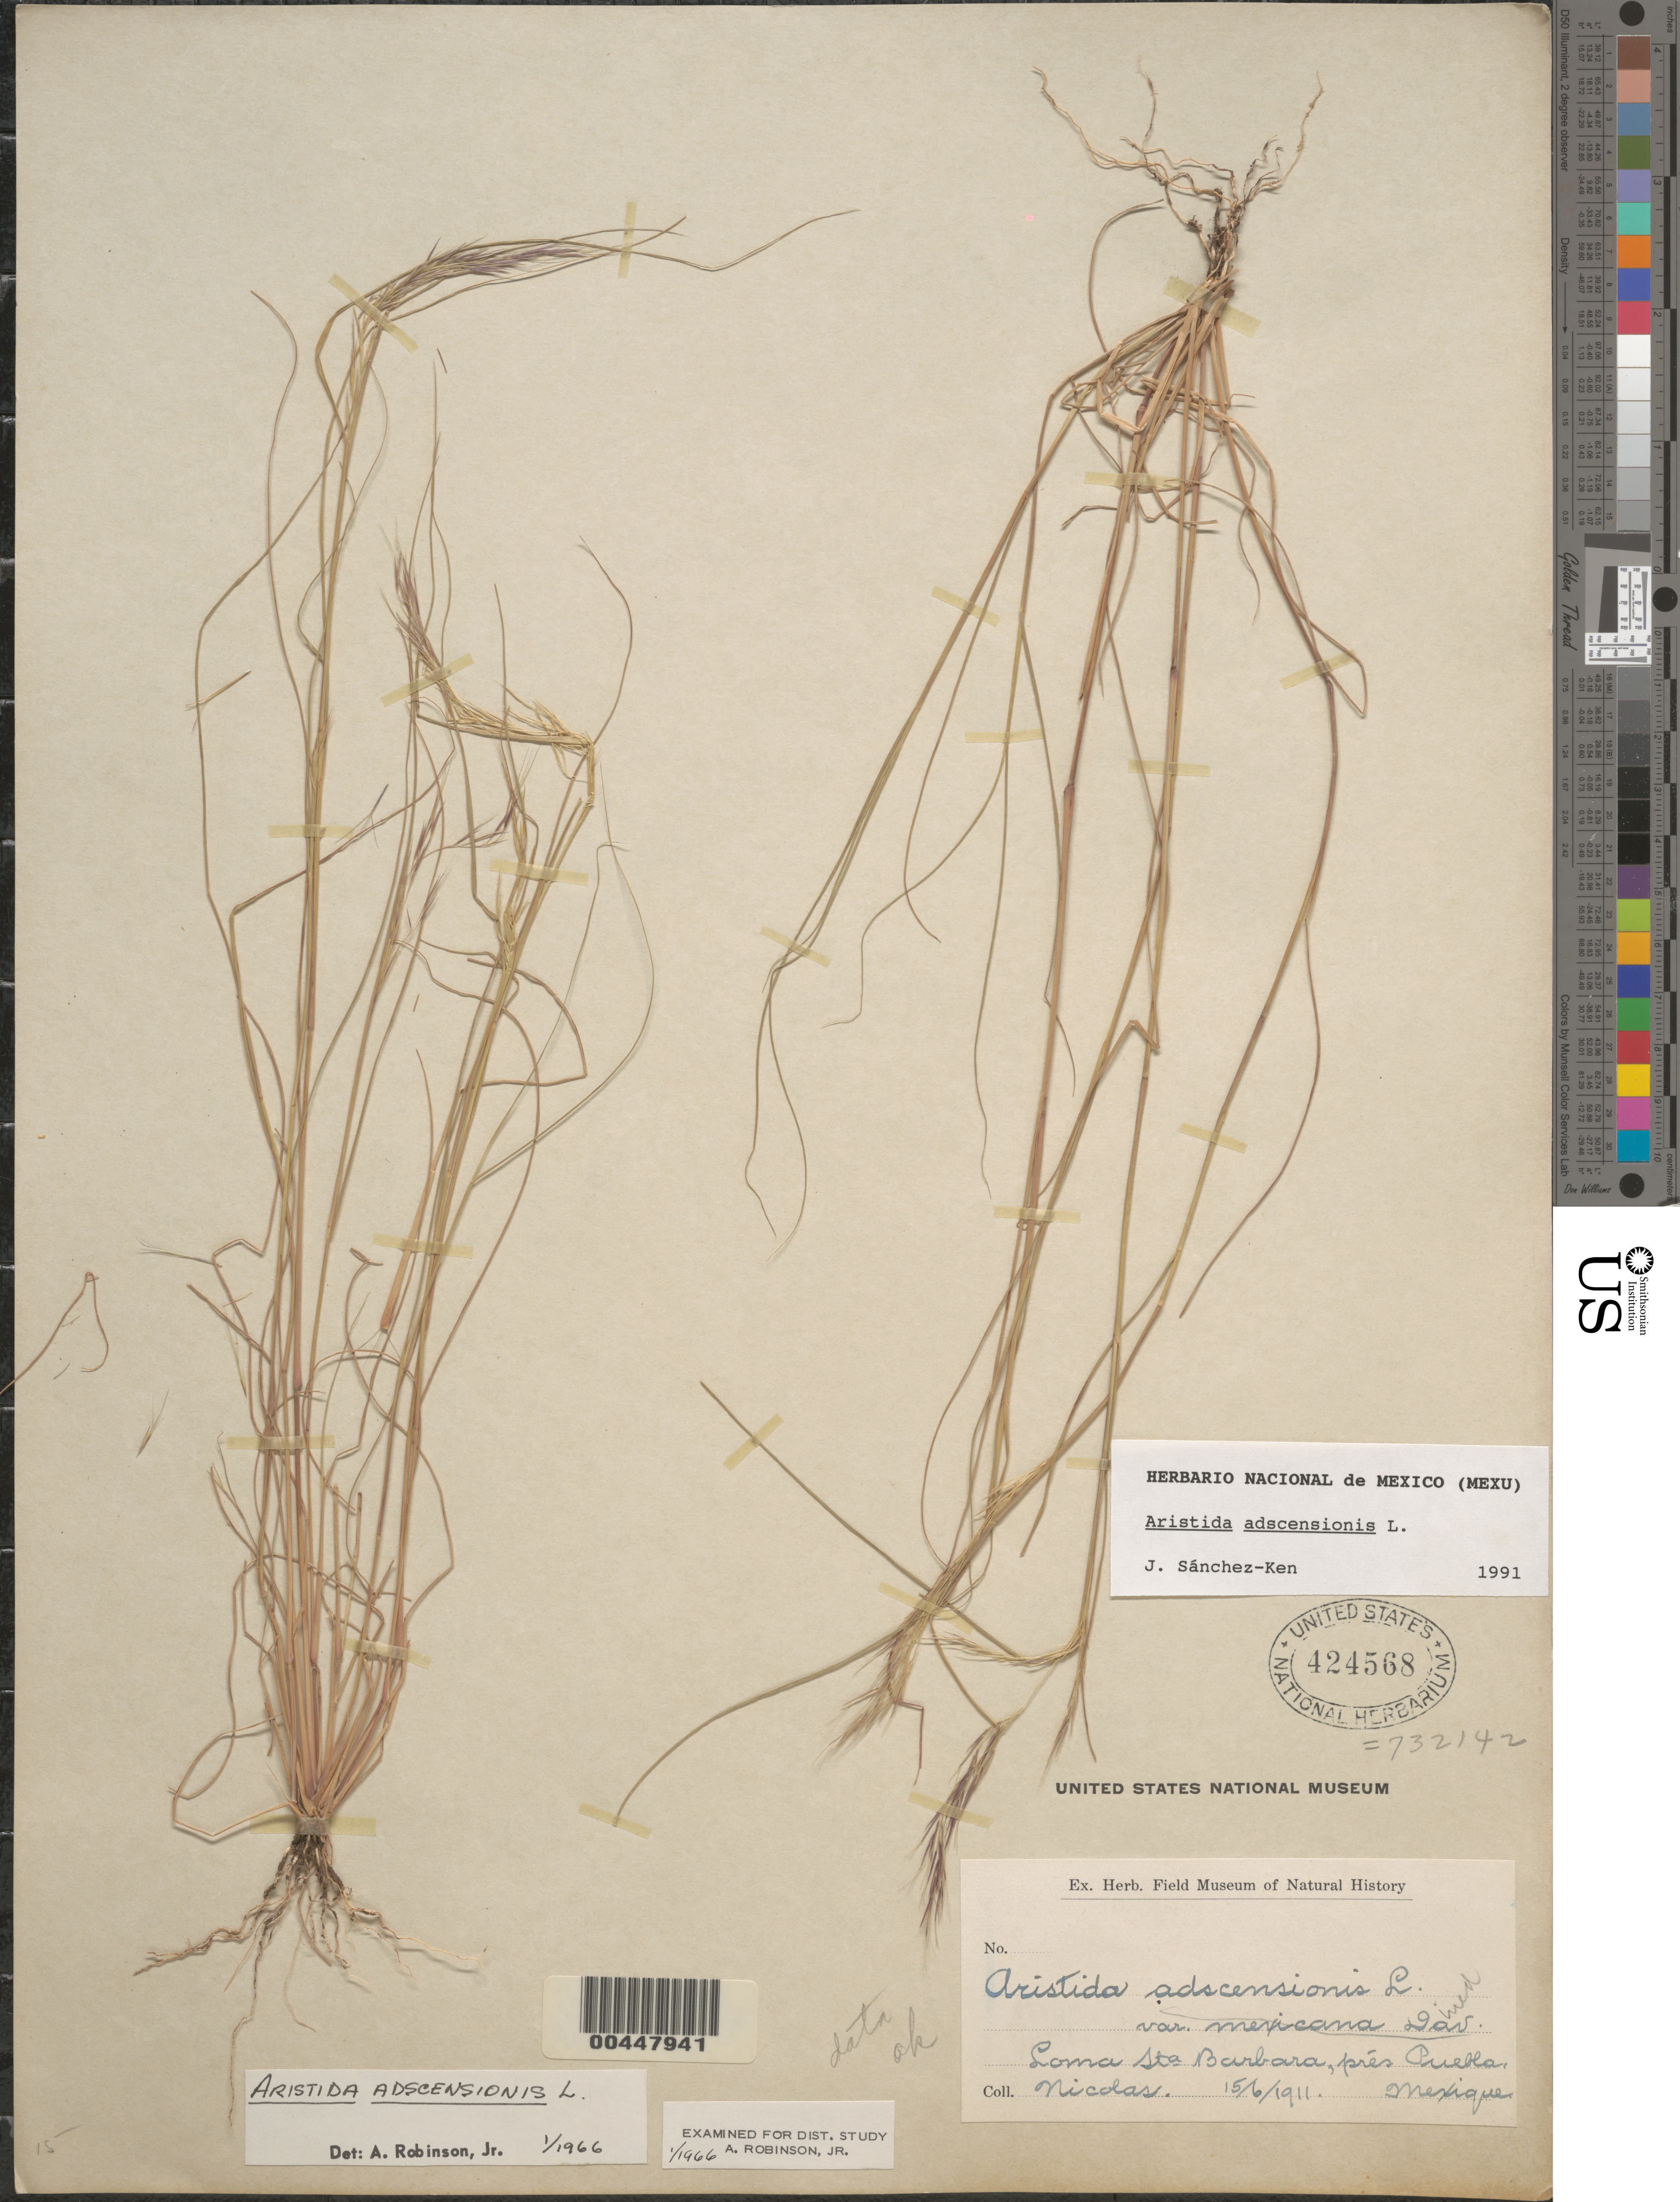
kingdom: Plantae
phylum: Tracheophyta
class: Liliopsida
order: Poales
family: Poaceae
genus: Aristida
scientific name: Aristida adscensionis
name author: L.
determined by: Sánchez-Ken, J. G.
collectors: -. Nicolas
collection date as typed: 15 Jun 1911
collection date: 1911-06-15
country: Mexico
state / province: Puebla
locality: Loma Sta. Barbara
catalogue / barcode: US 424568